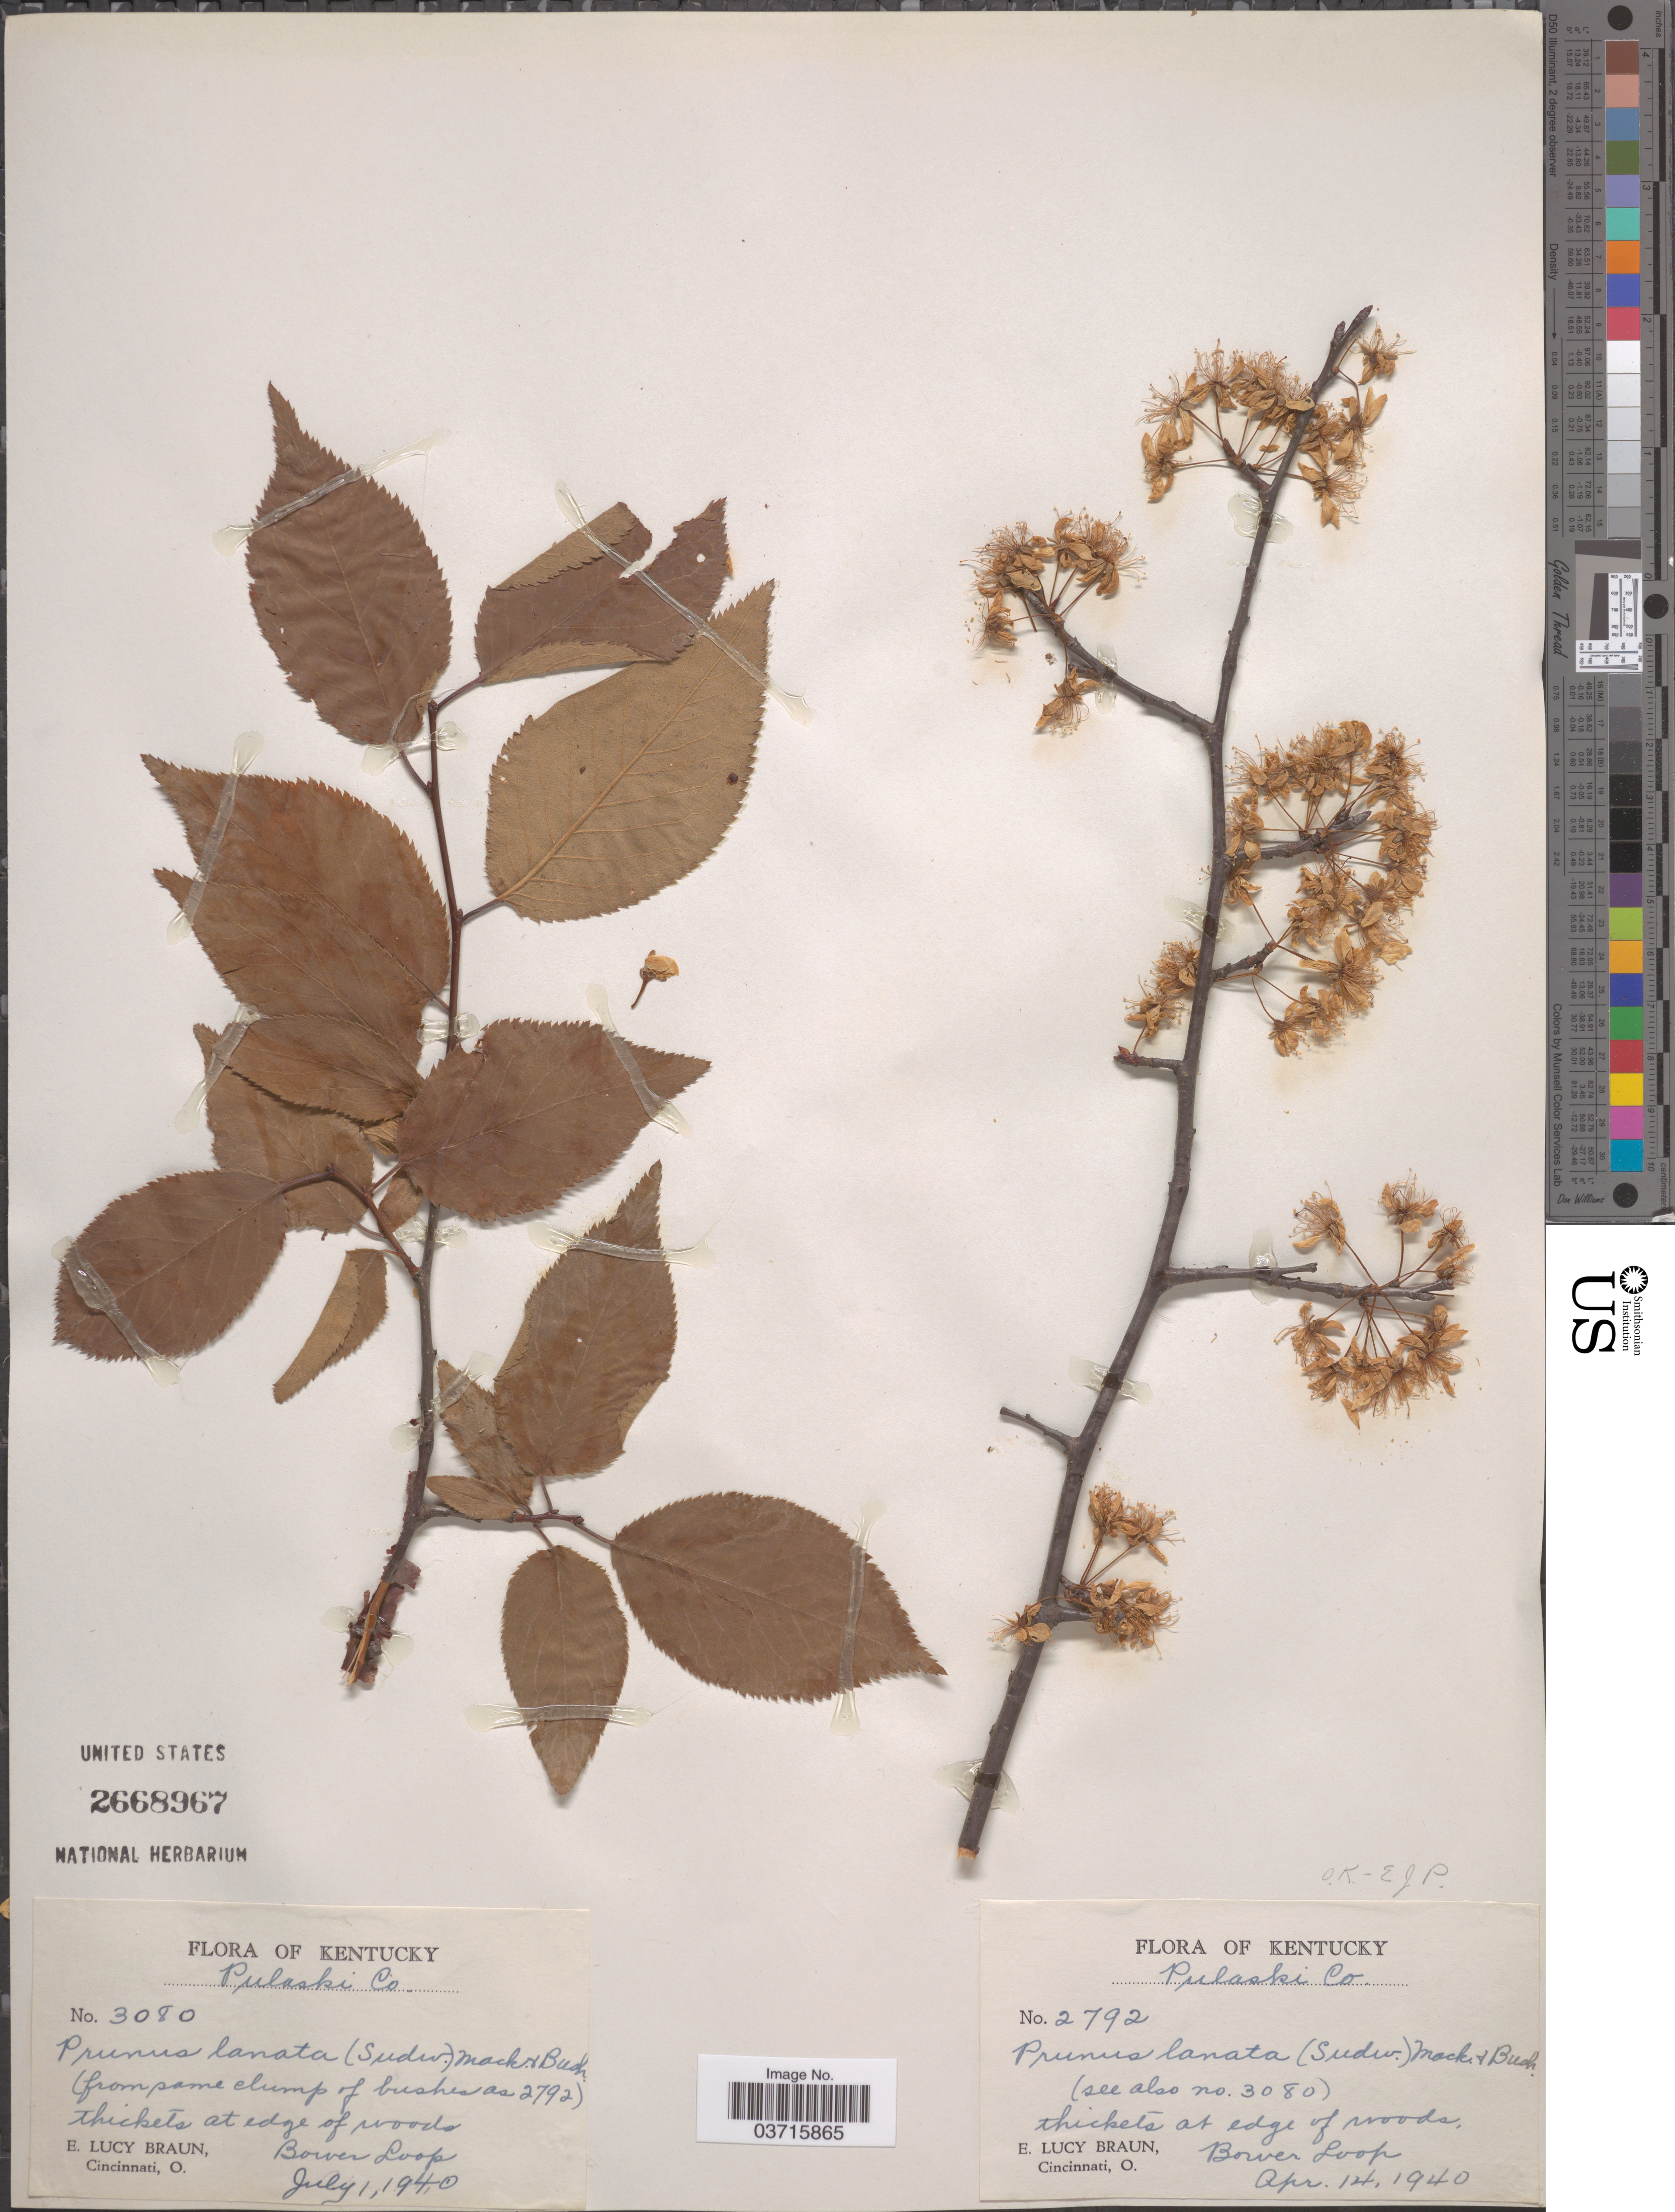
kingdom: Plantae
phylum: Tracheophyta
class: Magnoliopsida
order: Rosales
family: Rosaceae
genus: Prunus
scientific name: Prunus lanata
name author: (Sudw.) Mack. & Bush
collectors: E. L. Braun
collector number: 3080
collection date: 1940-07-01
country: United States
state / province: Kentucky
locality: Pulaski Co. Bower Loop.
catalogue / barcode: US 2668967